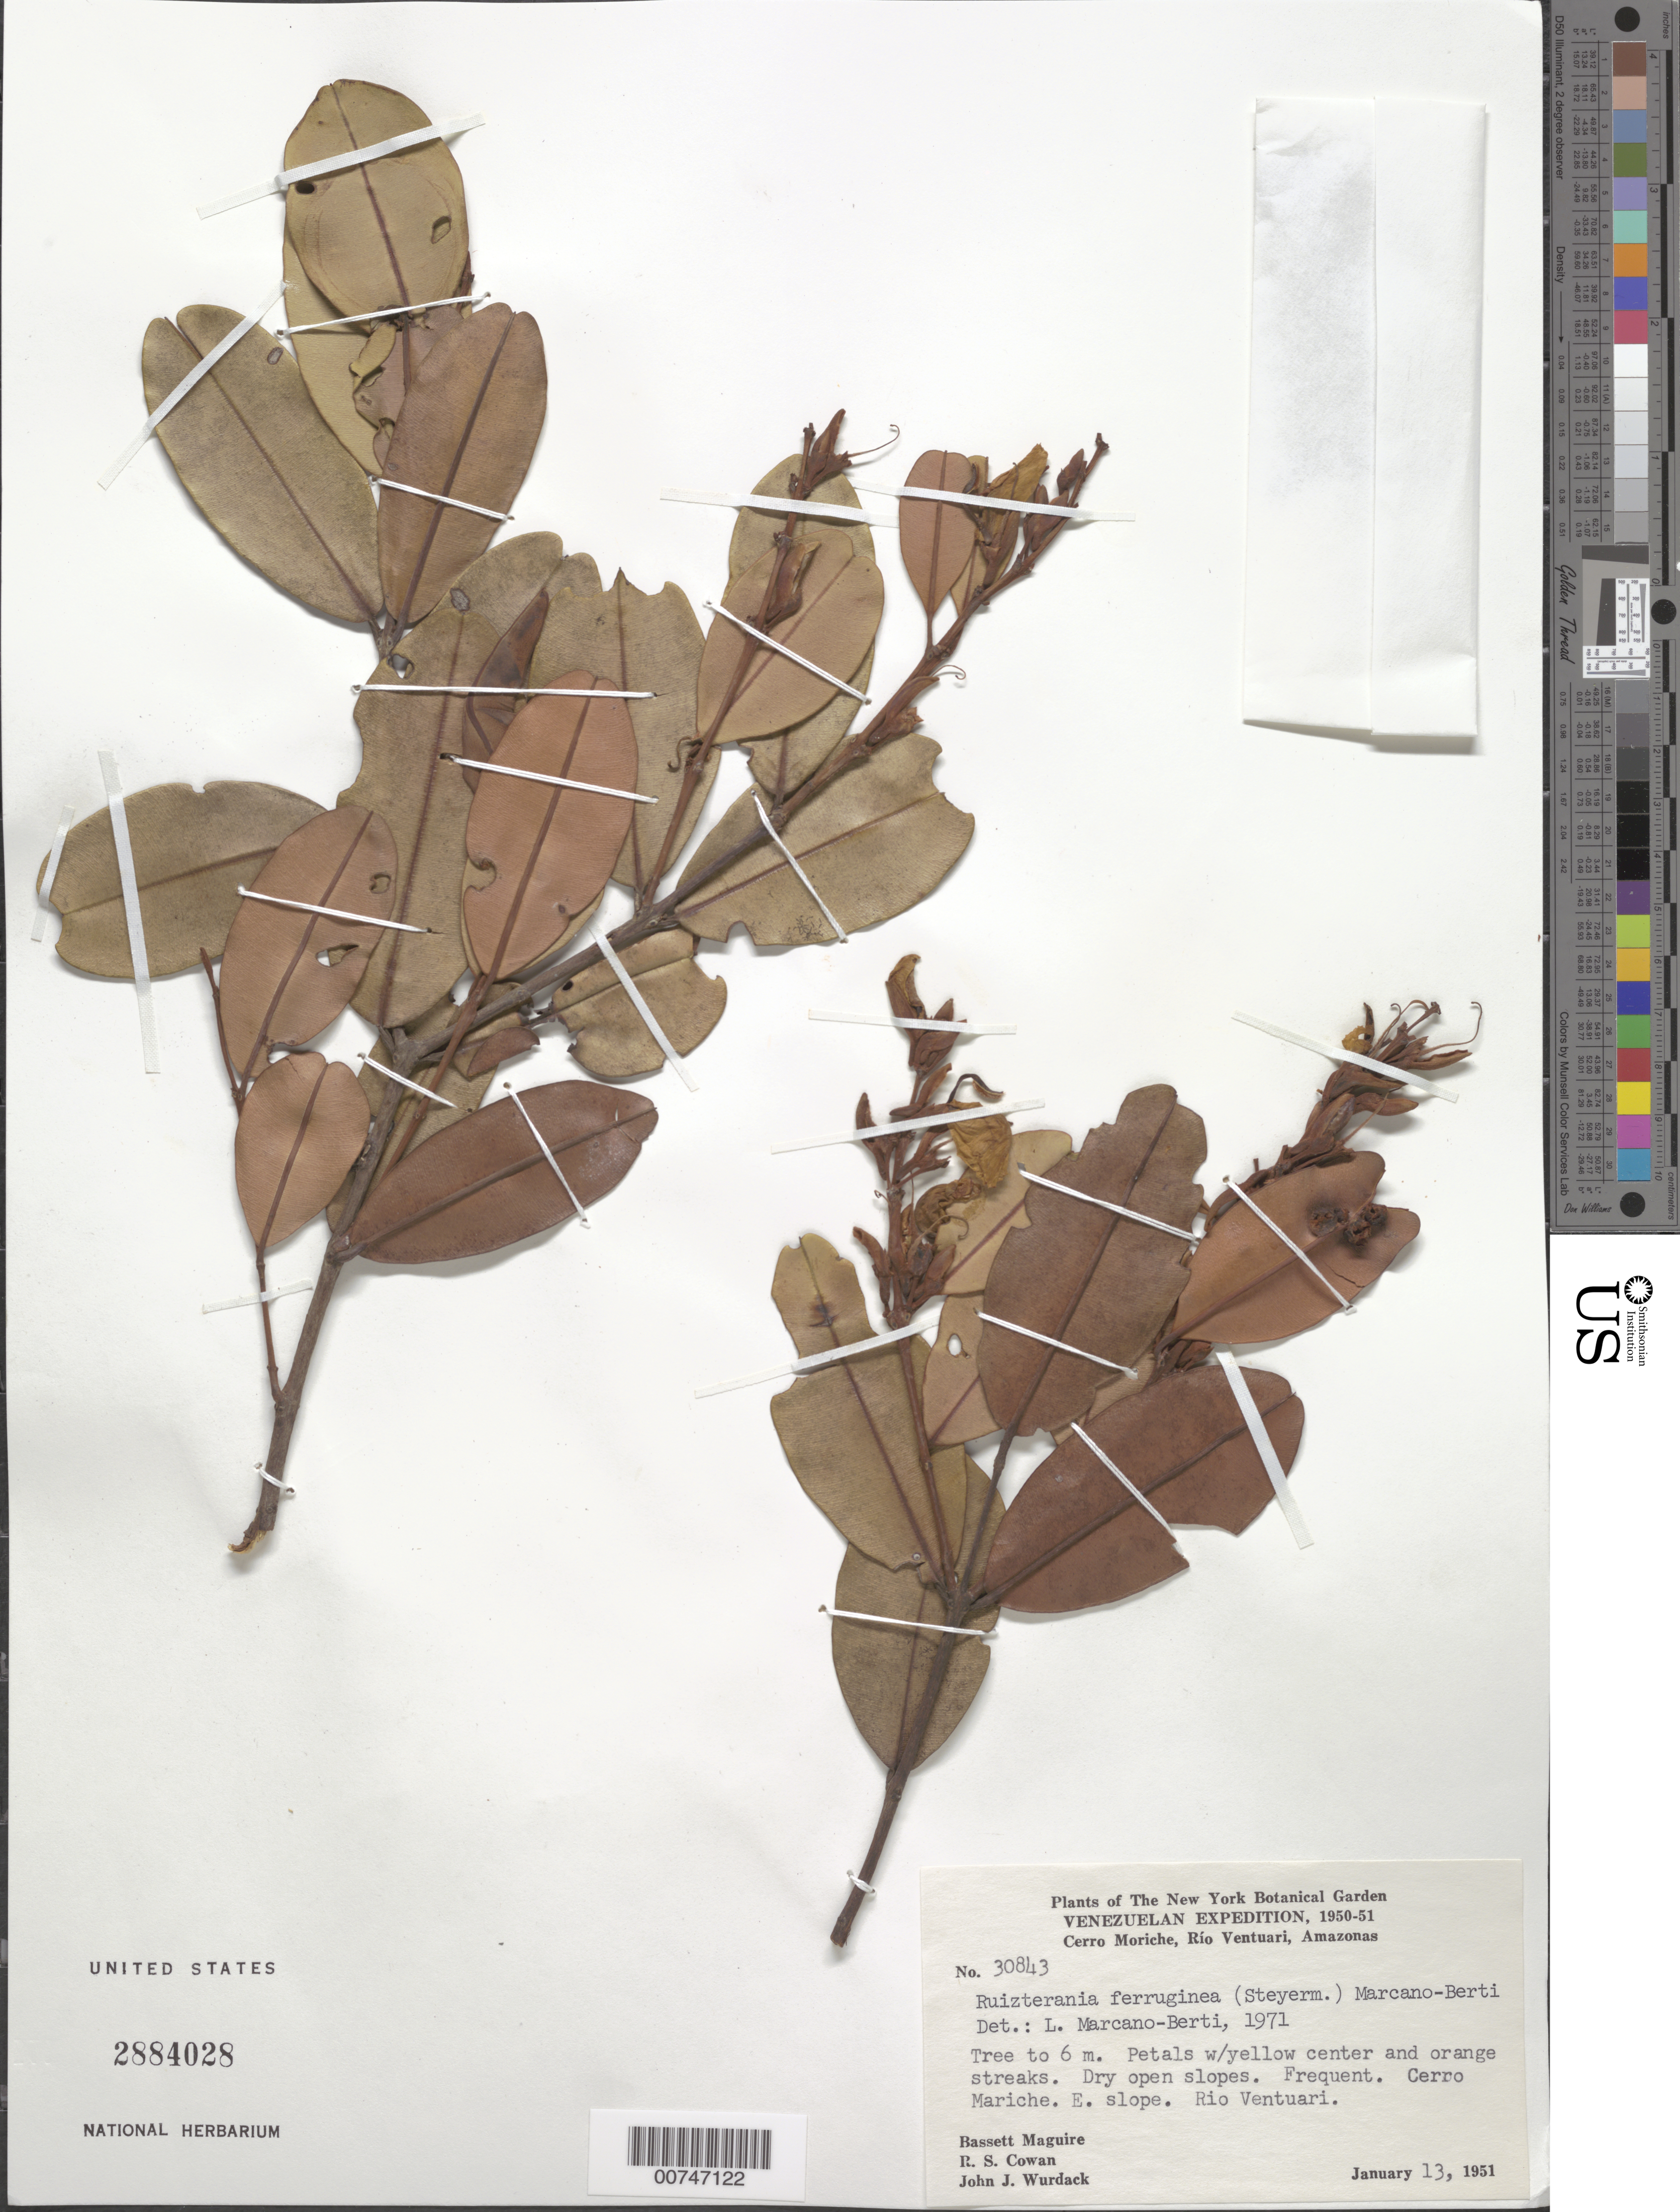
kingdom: Plantae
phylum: Tracheophyta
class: Magnoliopsida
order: Myrtales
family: Vochysiaceae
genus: Ruizterania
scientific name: Ruizterania ferruginea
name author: (Steyerm.) Marc.-Berti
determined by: Marcano-Berti, L.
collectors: B. Maguire, R. S. Cowan & J. J. Wurdack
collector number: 30843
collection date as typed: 13-Jan-51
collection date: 1951-01-13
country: Venezuela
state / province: Amazonas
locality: Cerro Moriche, east slope; Río Ventuari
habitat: Dry open slopes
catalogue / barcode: US 2884028